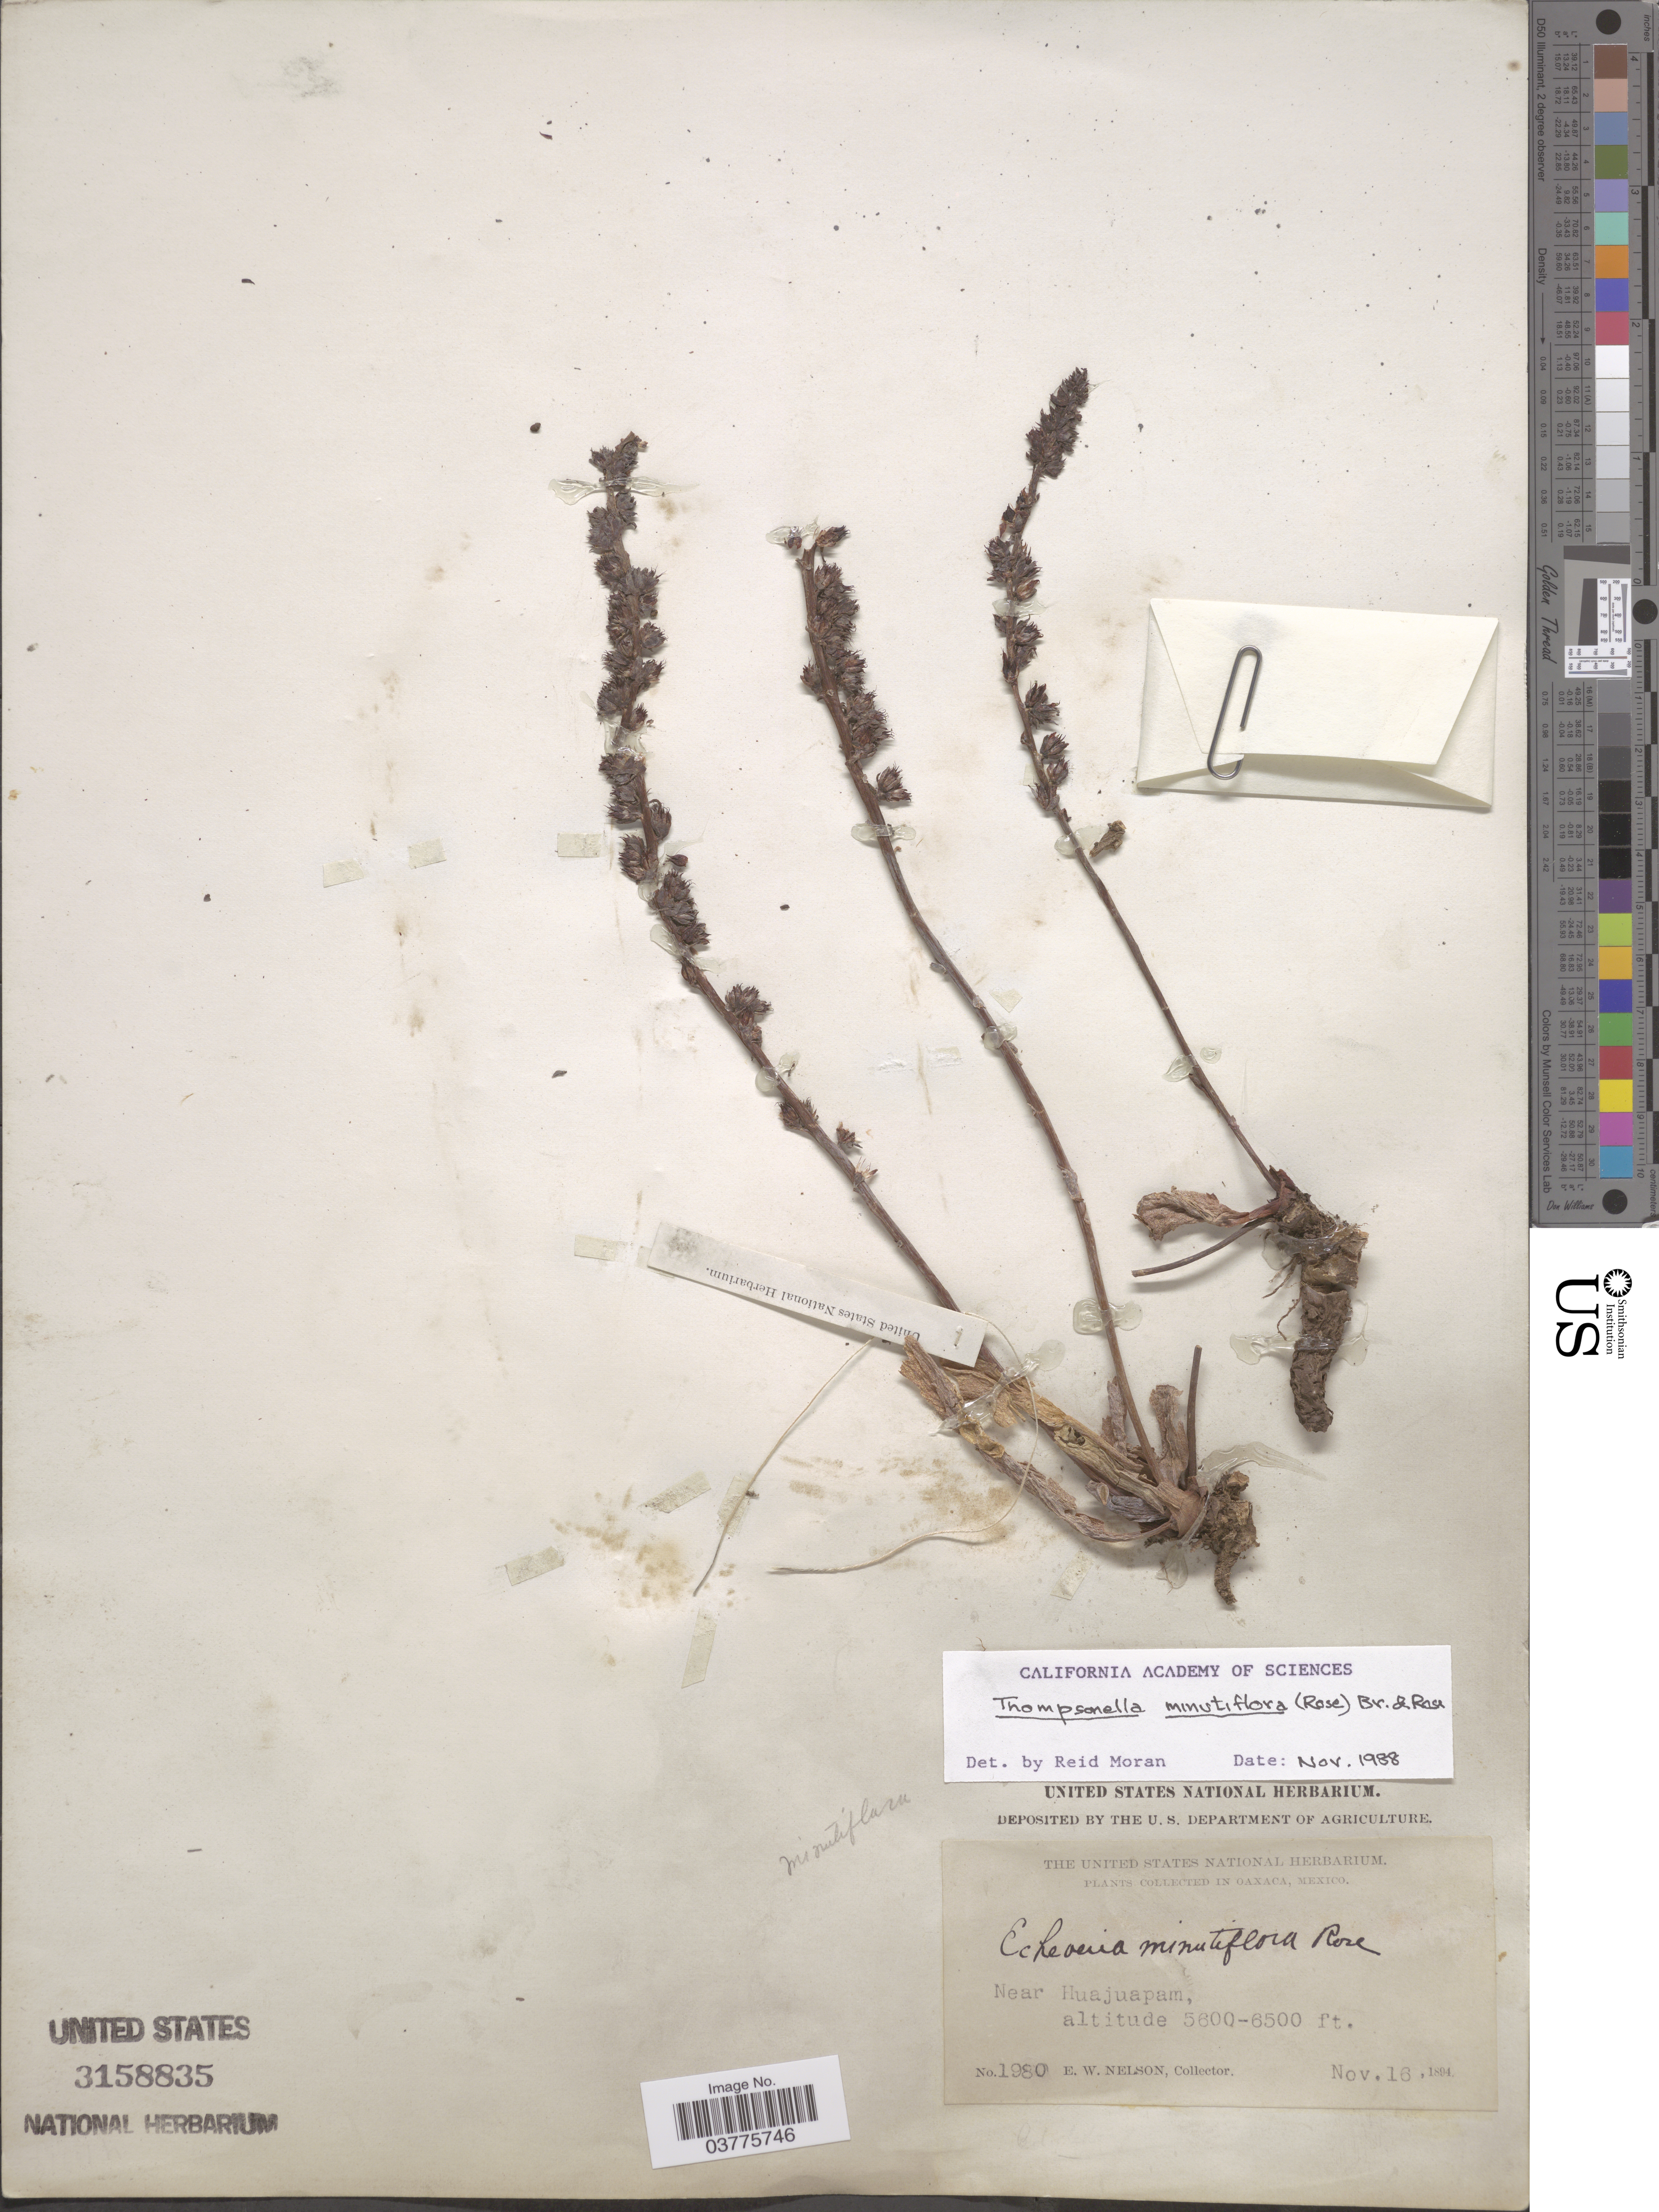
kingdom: Plantae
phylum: Tracheophyta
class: Magnoliopsida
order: Saxifragales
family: Crassulaceae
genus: Thompsonella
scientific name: Thompsonella minutiflora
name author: (Rose) Britton & Rose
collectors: E. W. Nelson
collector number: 1980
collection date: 1894-11-16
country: Mexico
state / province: Oaxaca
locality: Near Huajuapam.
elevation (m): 1707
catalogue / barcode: US 3158835